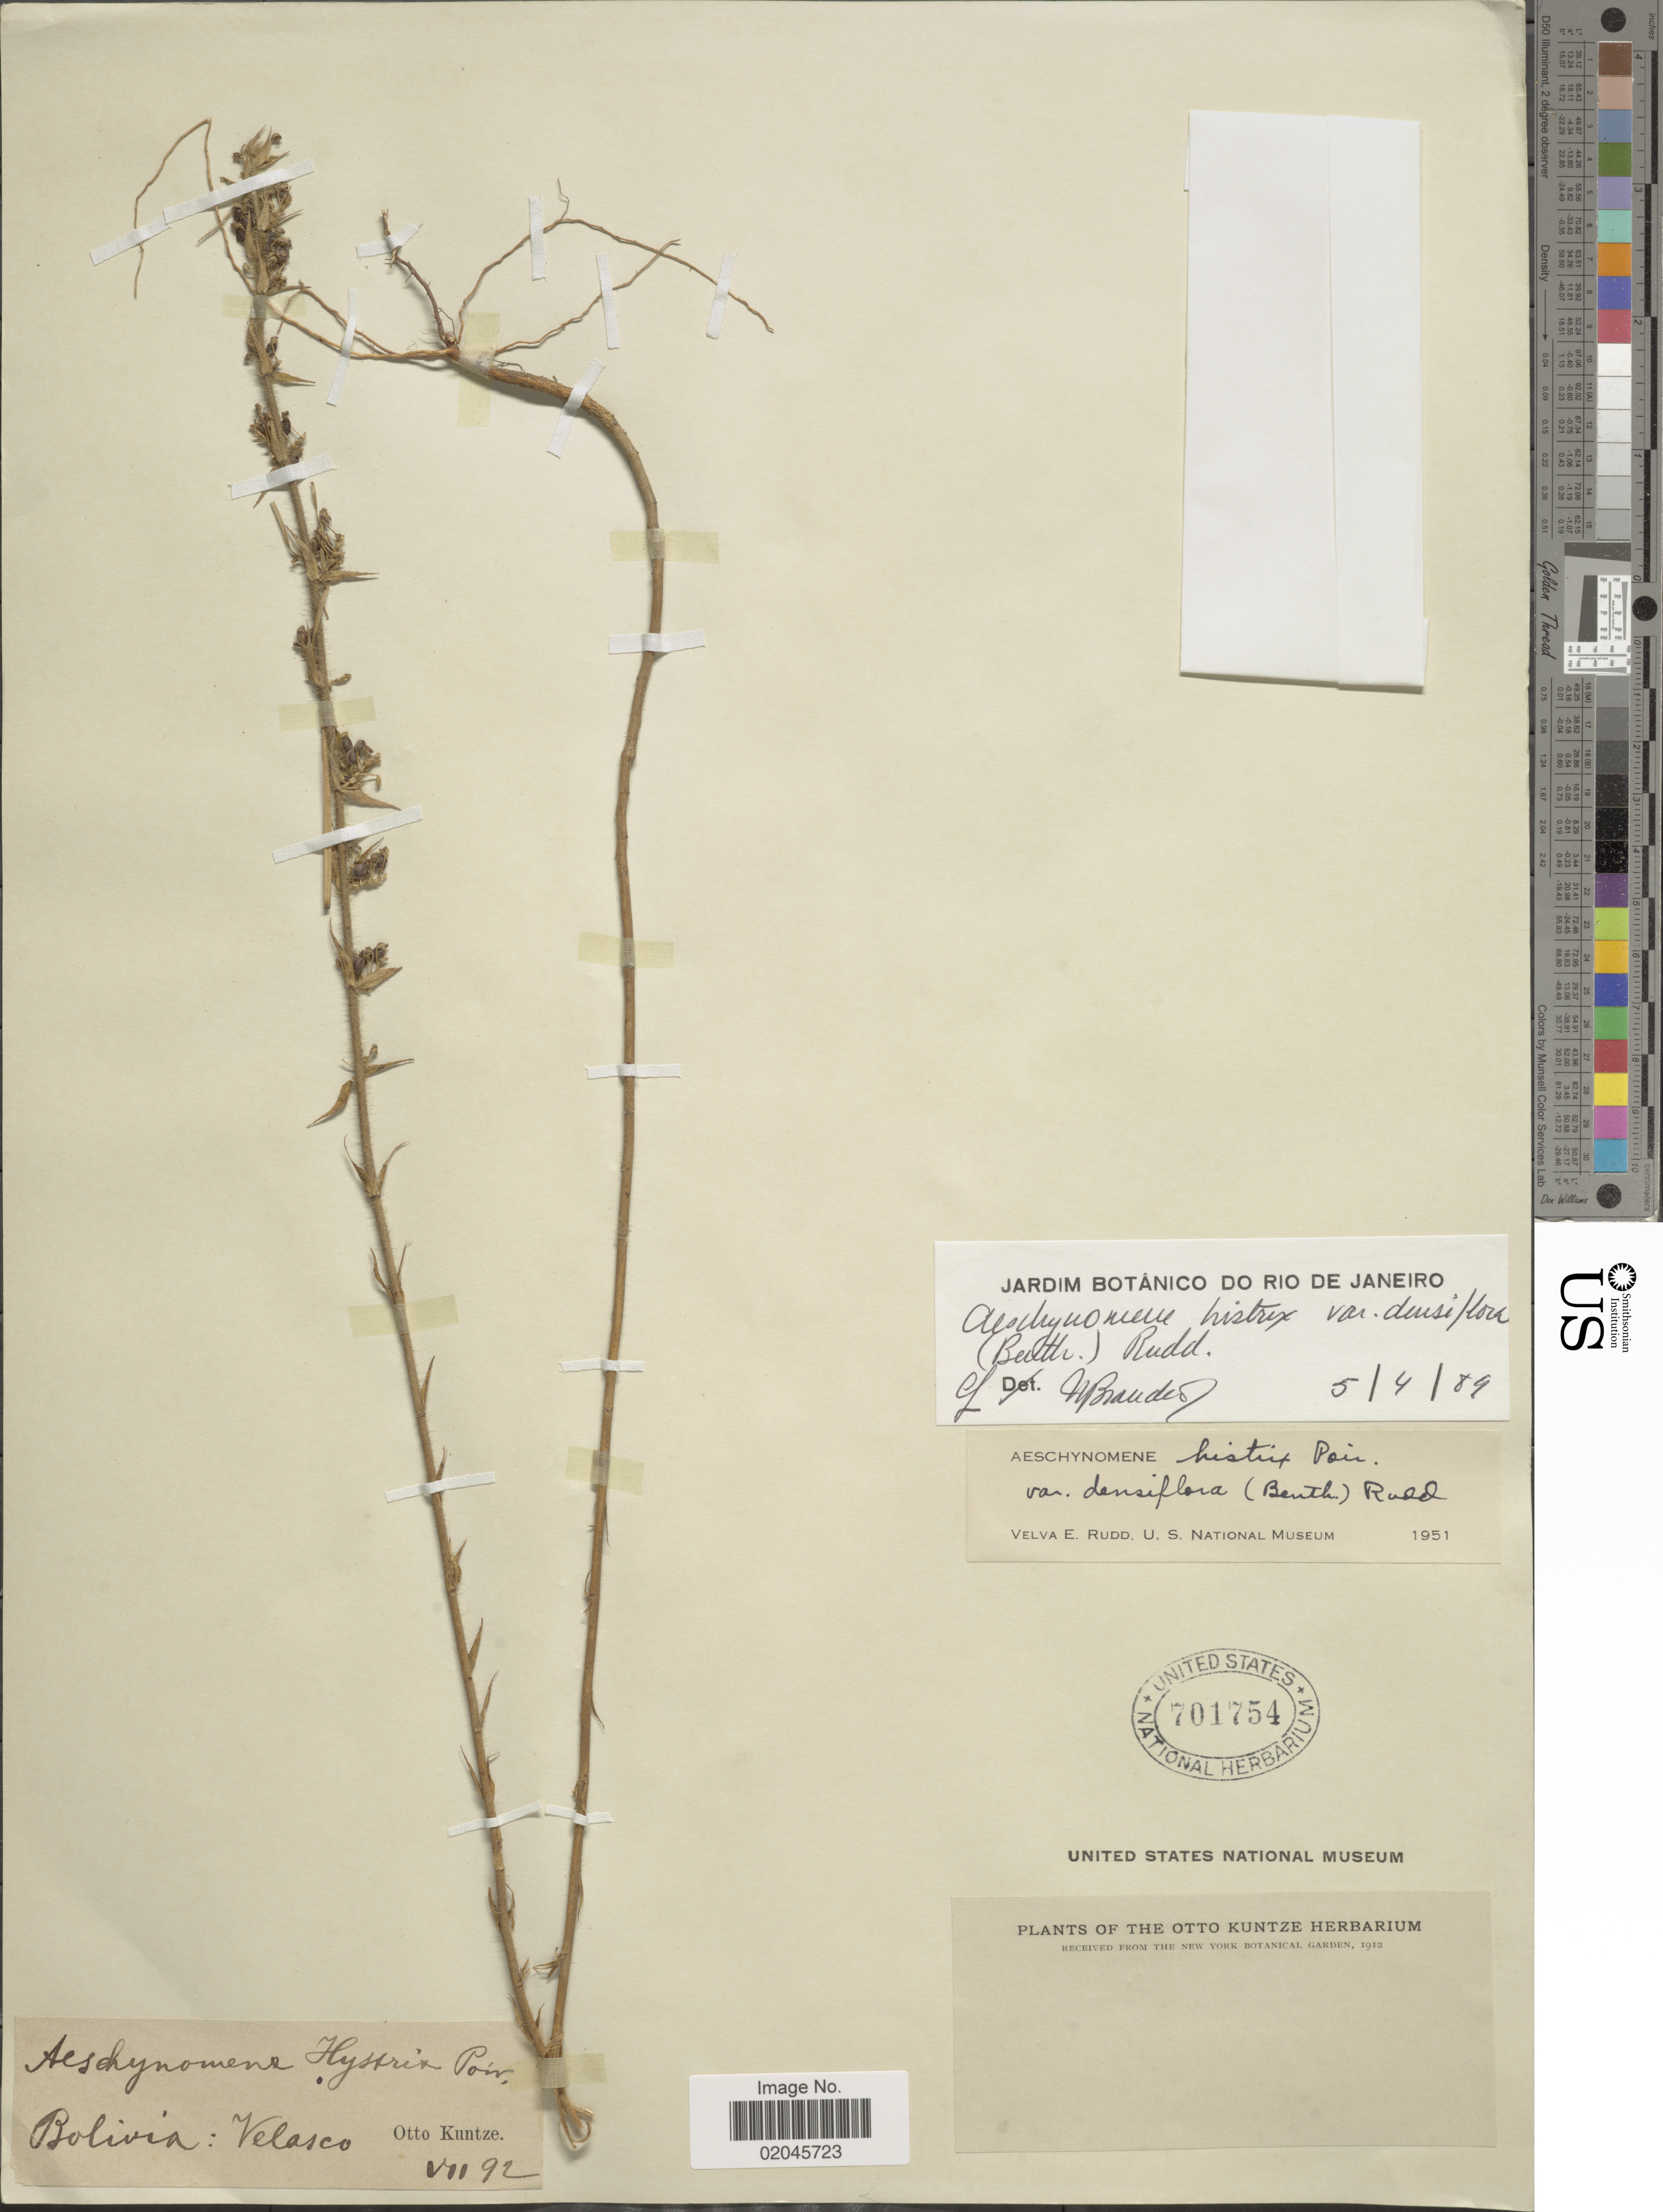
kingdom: Plantae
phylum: Tracheophyta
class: Magnoliopsida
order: Fabales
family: Fabaceae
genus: Aeschynomene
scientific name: Aeschynomene histrix var. densiflora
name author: (Benth.) Rudd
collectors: C.E.O. Kuntze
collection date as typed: Transcribed d/m/y: /7/92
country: Bolivia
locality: Velasco.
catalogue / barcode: US 701754